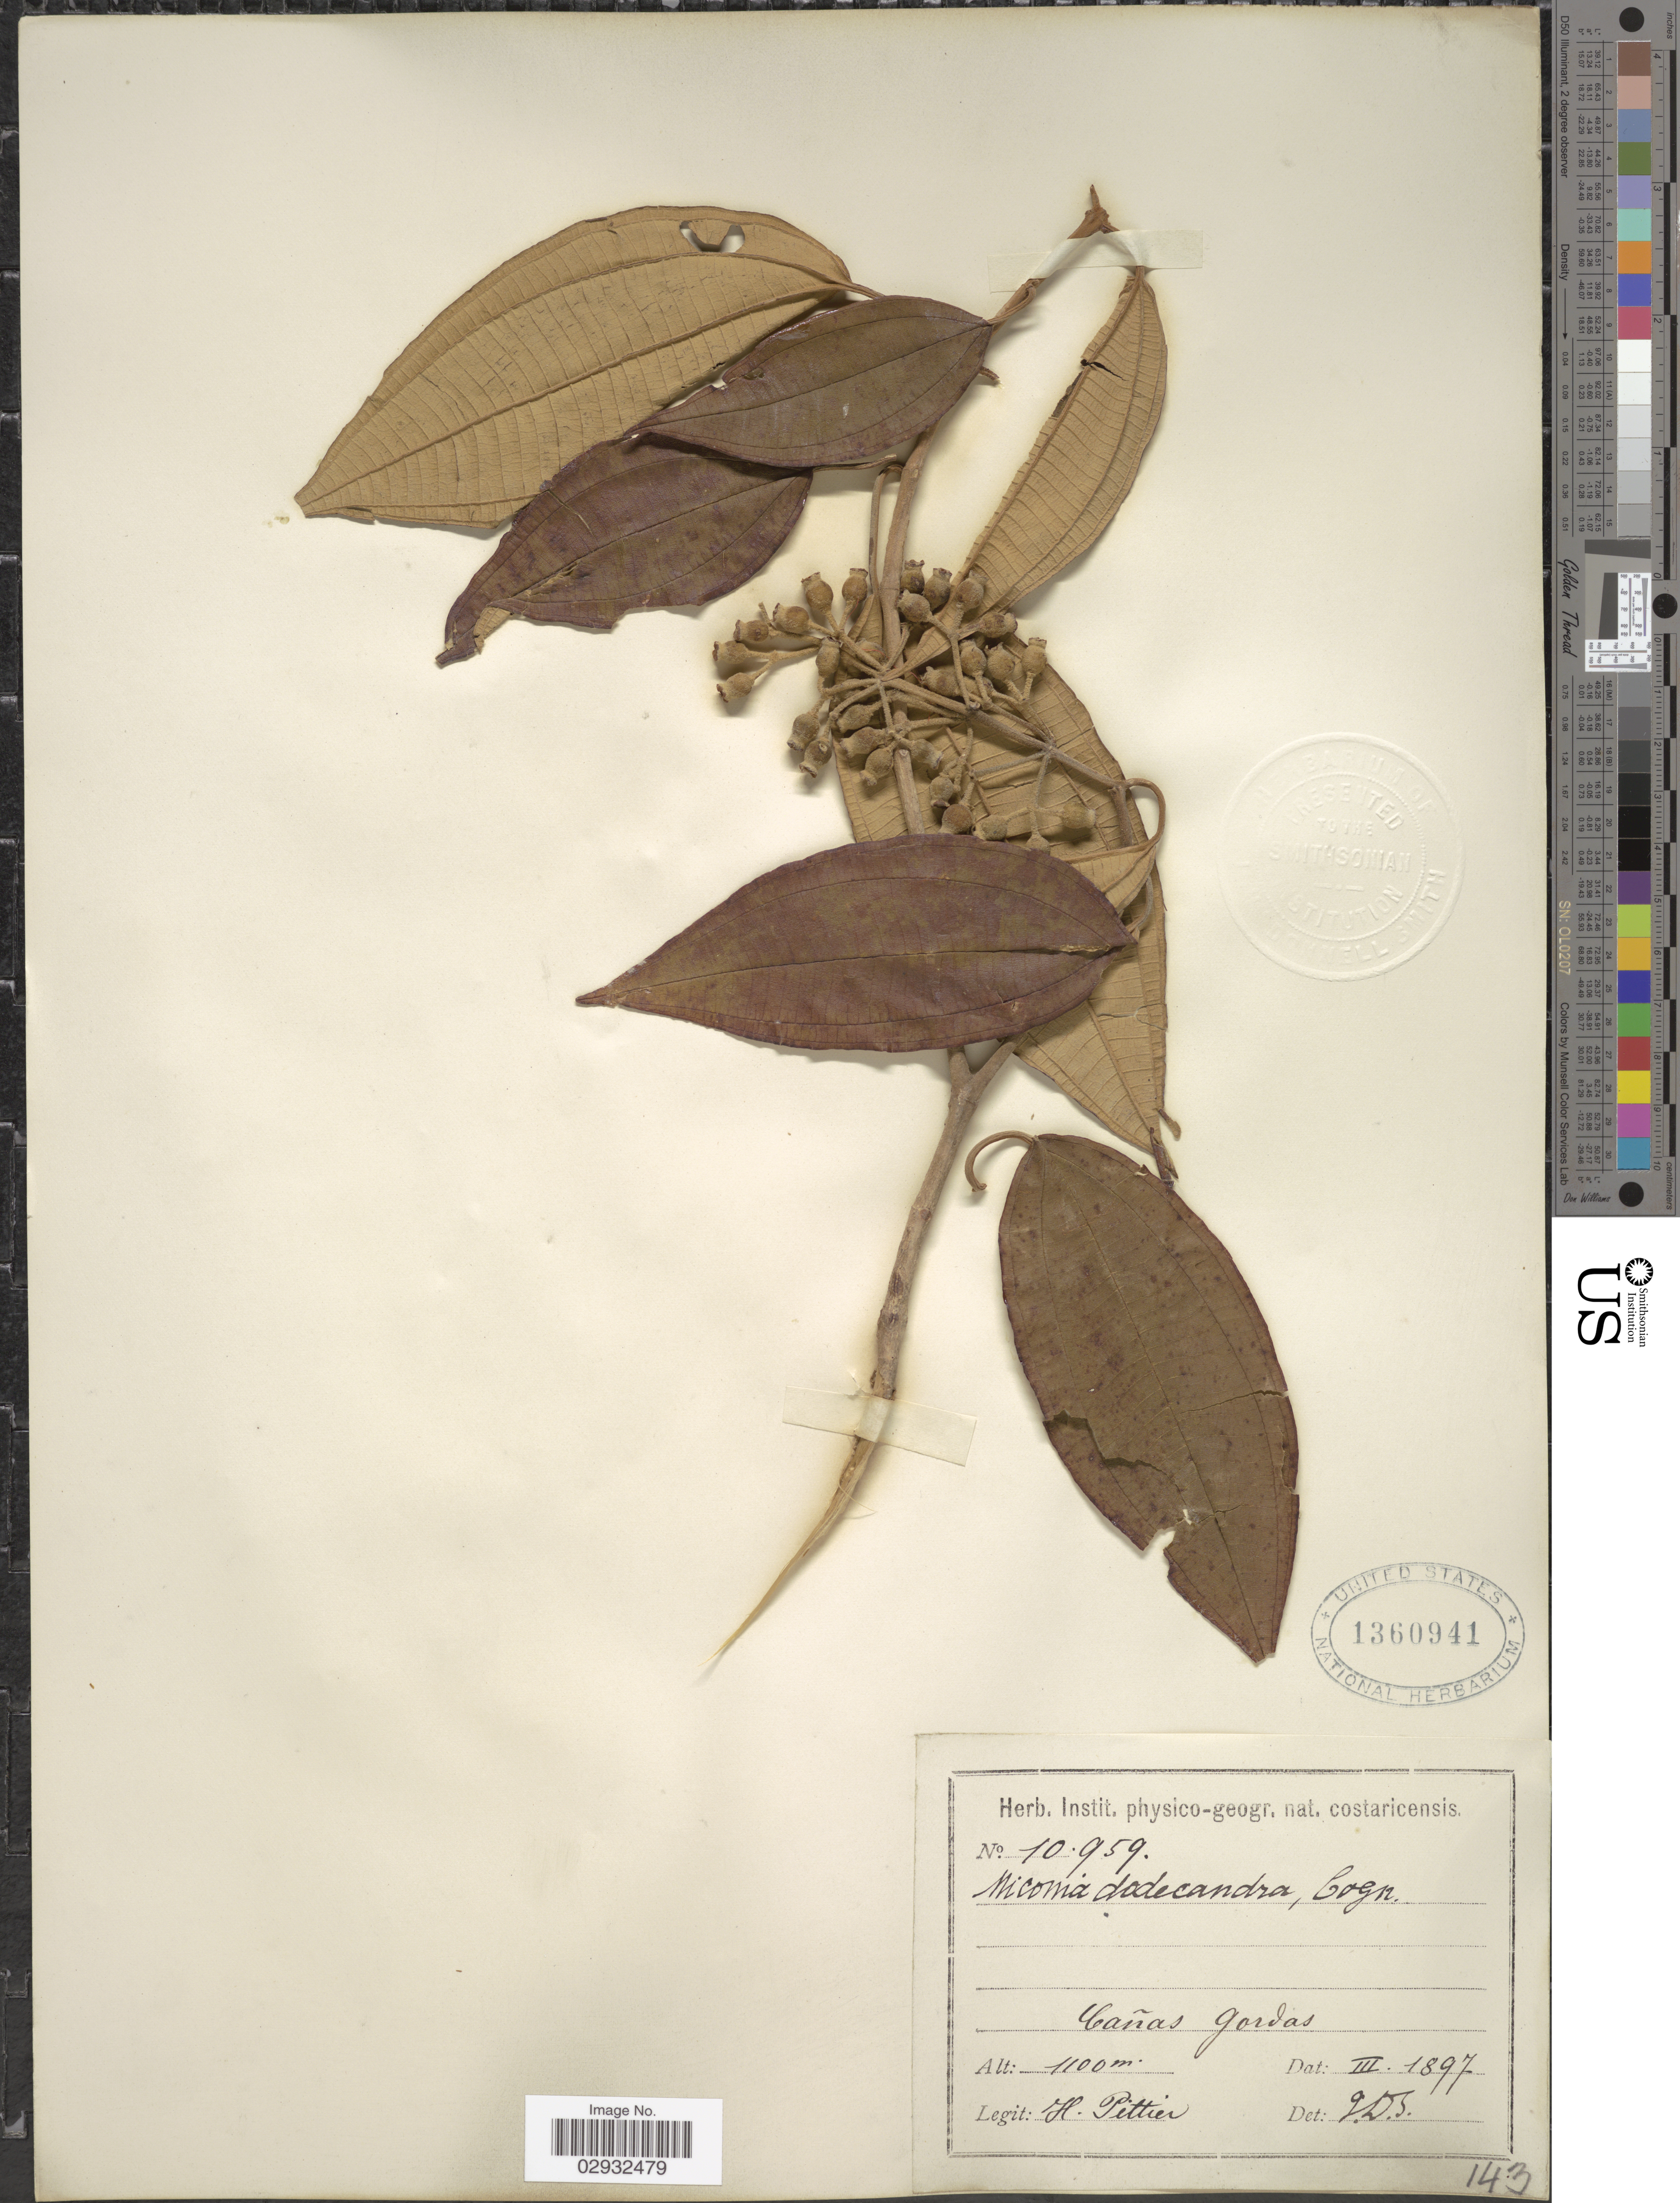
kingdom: Plantae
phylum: Tracheophyta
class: Magnoliopsida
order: Myrtales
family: Melastomataceae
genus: Miconia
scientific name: Miconia dodecandra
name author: Cogn.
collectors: H. F. Pittier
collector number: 10959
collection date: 1897-03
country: Costa Rica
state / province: Puntarenas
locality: Cañas Gordas.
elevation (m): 1100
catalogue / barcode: US 1360941